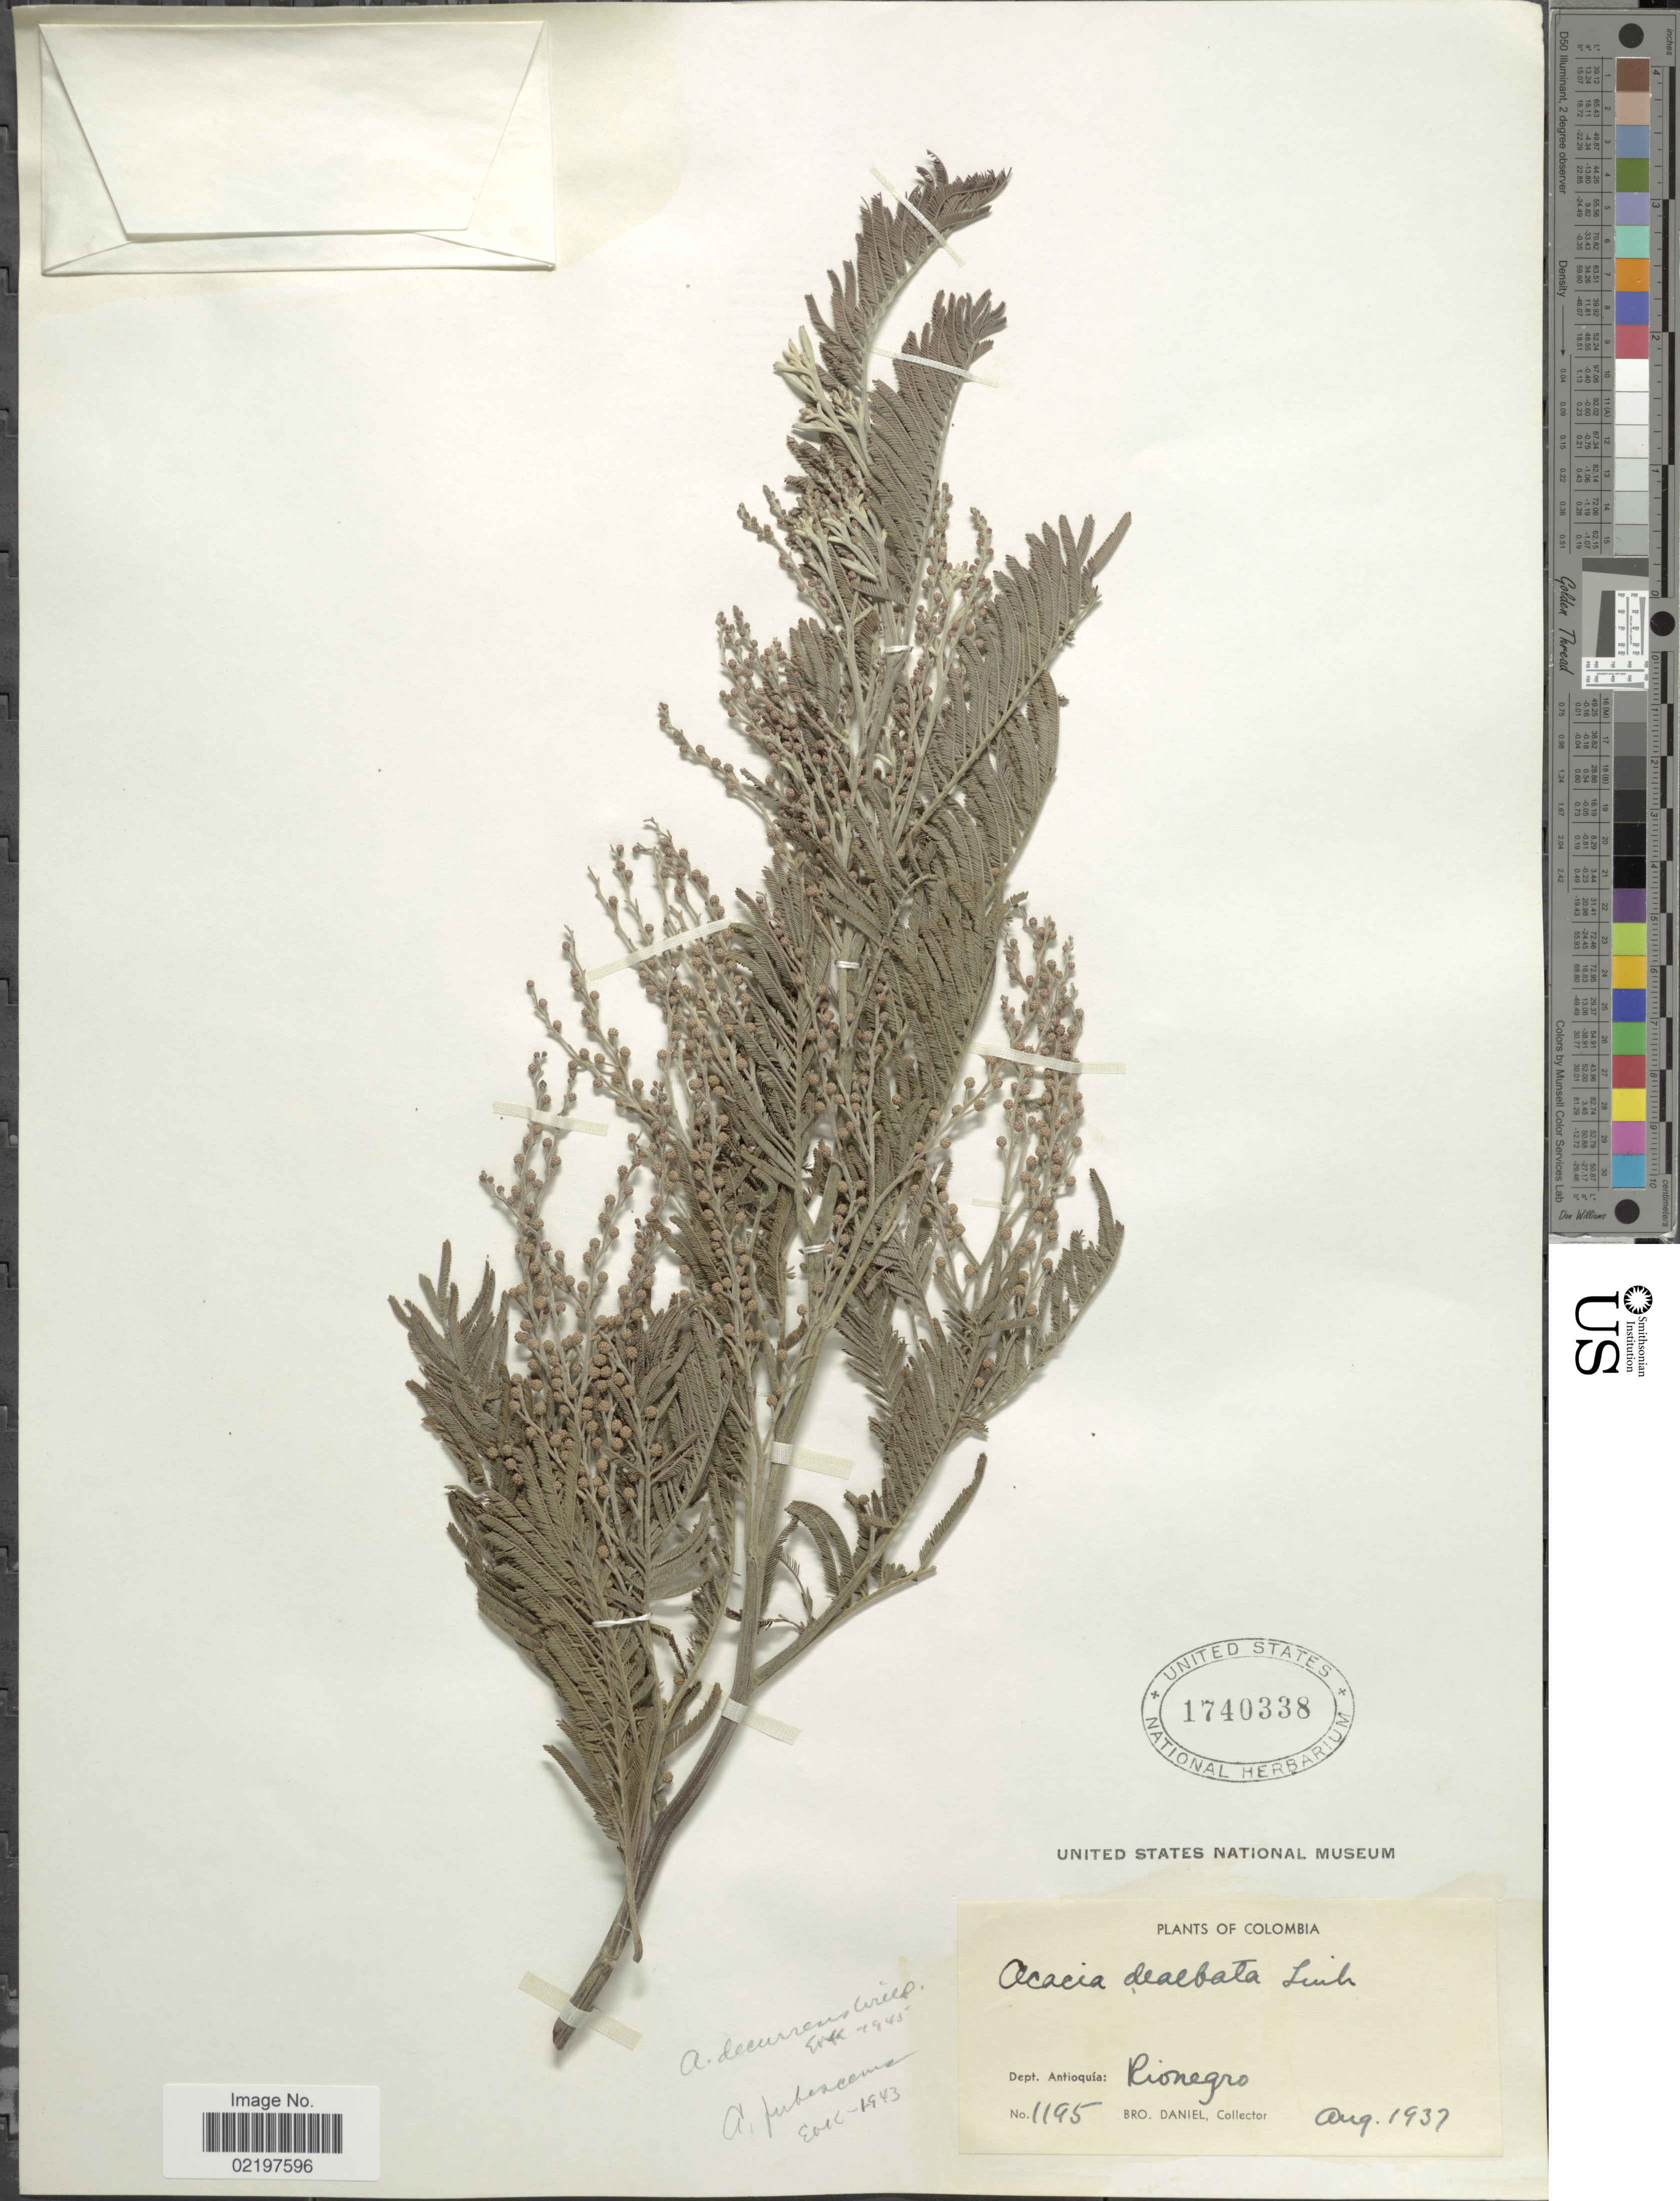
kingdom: Plantae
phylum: Tracheophyta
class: Magnoliopsida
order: Fabales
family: Fabaceae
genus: Acacia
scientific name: Acacia decurrens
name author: (J.C. Wendl.) Willd.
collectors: Bro. Daniel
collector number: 1195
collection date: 1937-08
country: Colombia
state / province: Antioquia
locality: Rionegro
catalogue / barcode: US 1740338